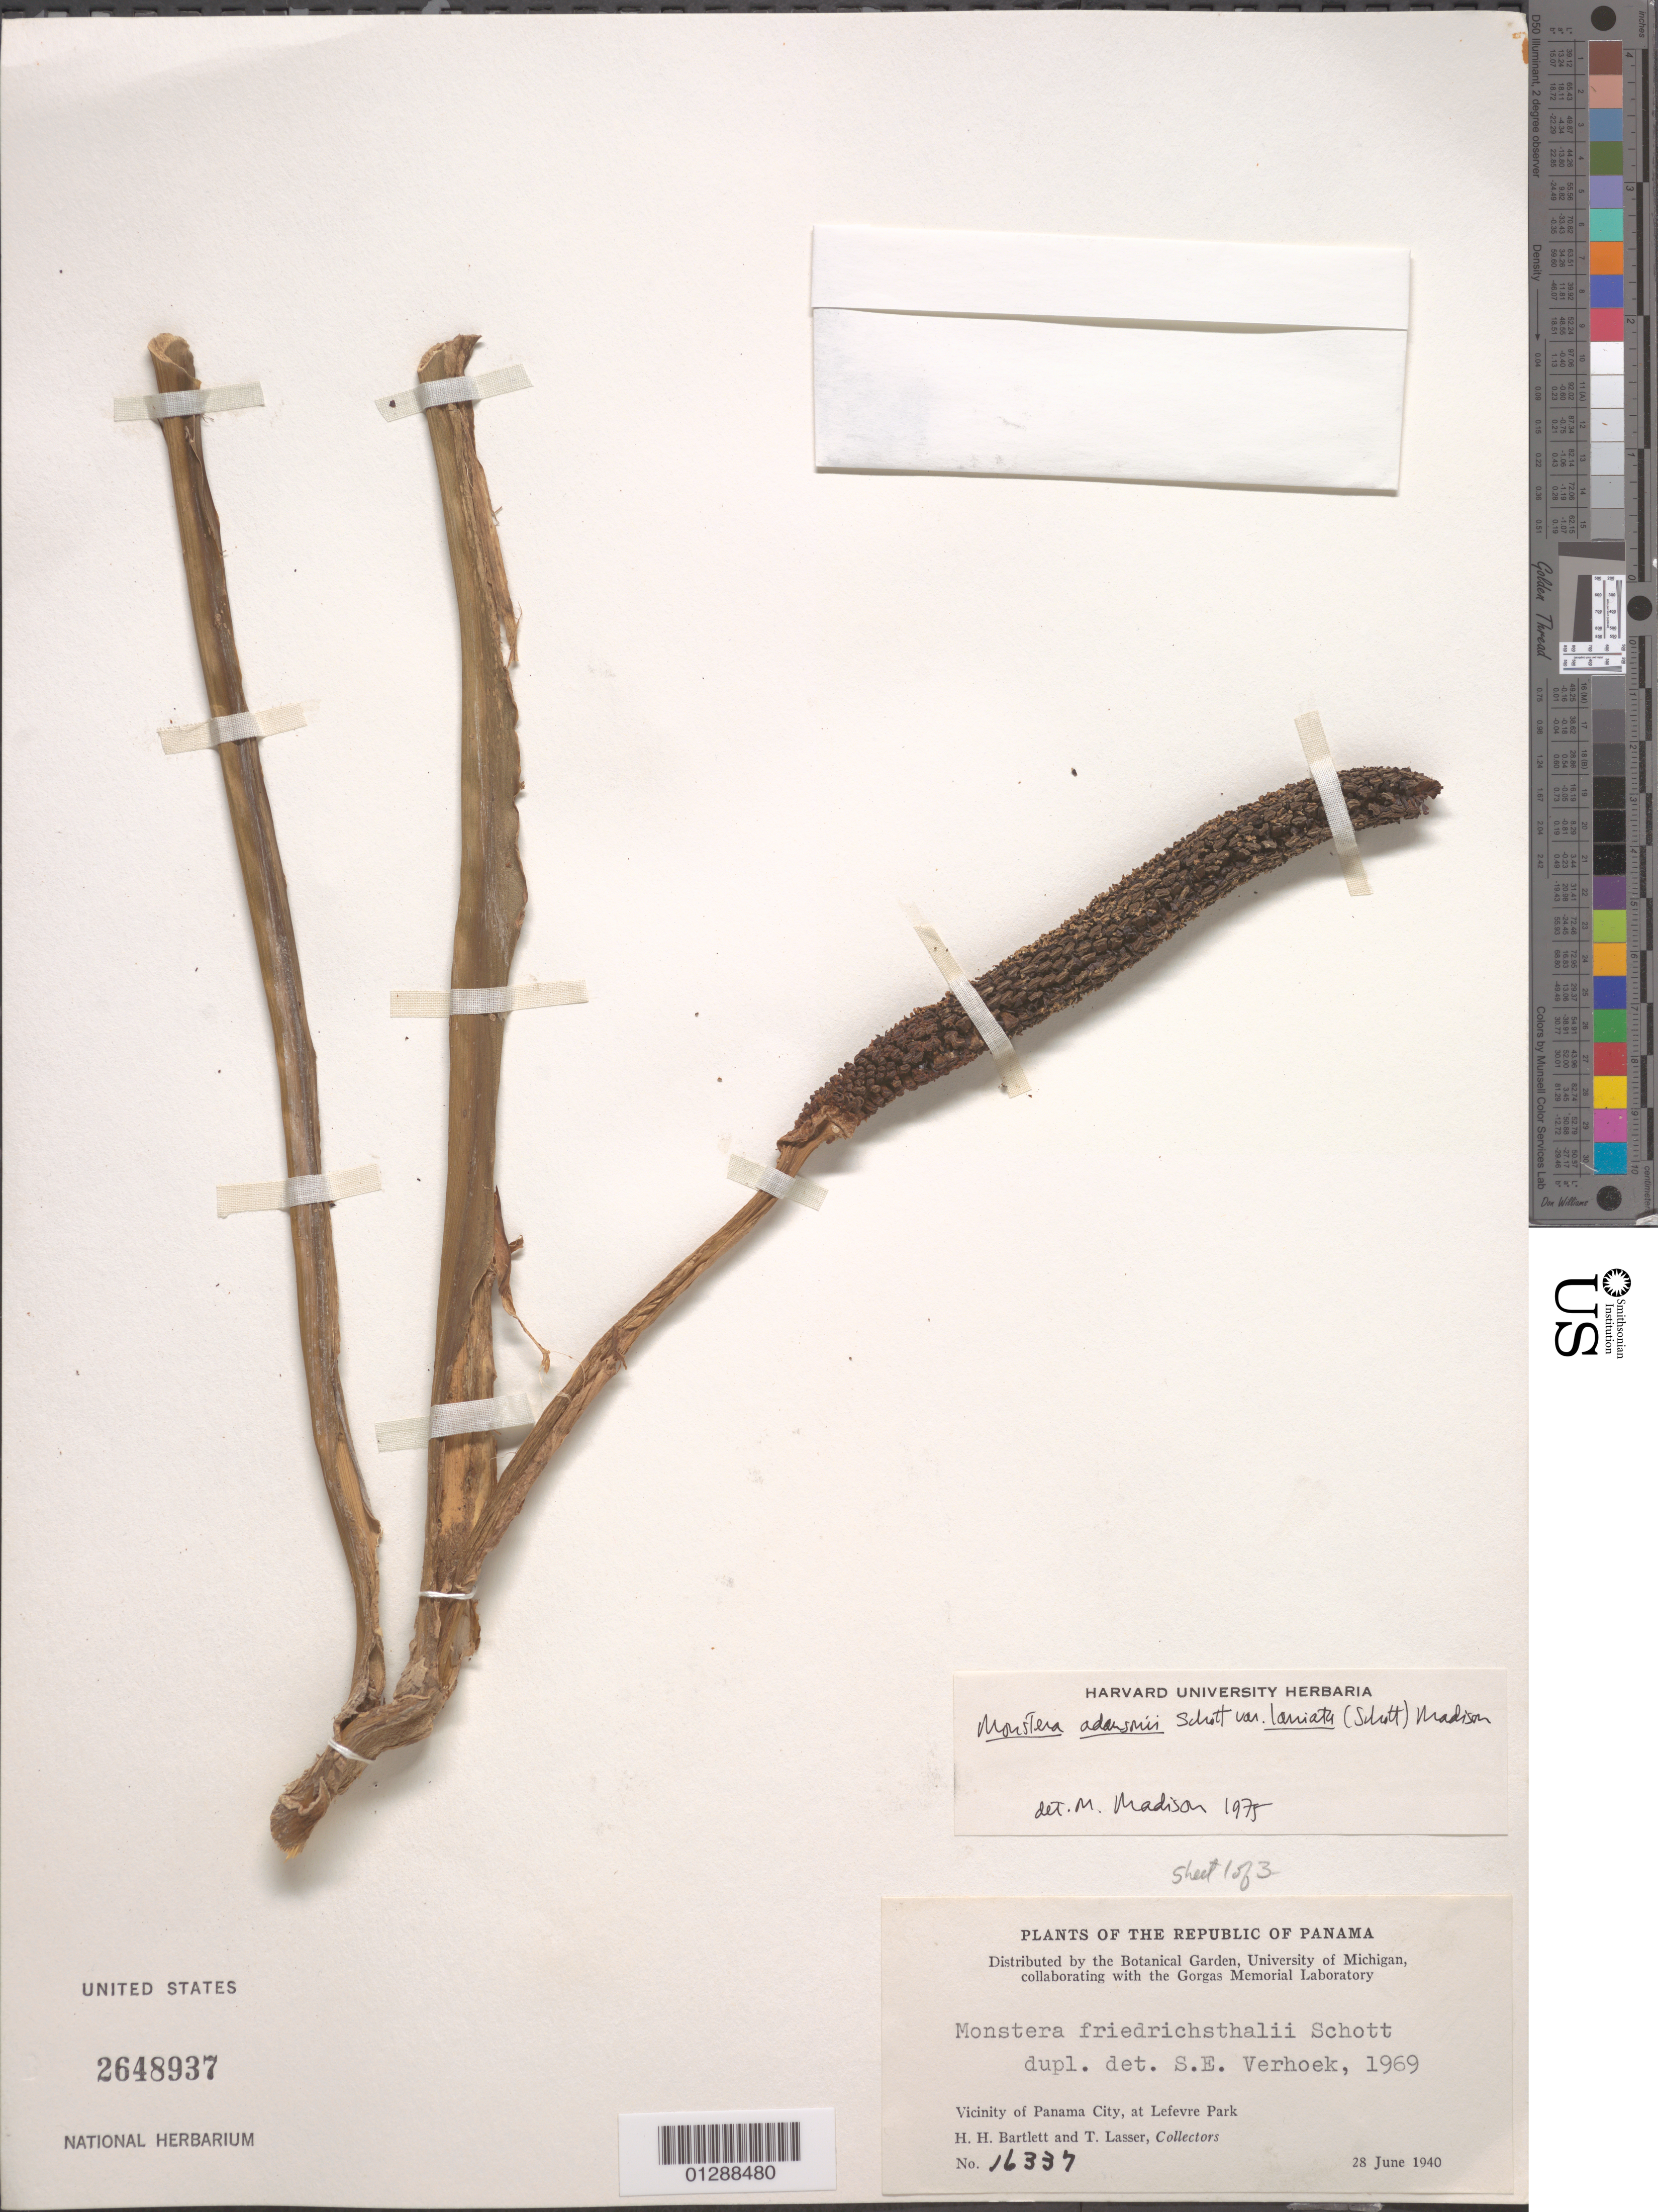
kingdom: Plantae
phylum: Tracheophyta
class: Liliopsida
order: Alismatales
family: Araceae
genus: Monstera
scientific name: Monstera adansonii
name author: Schott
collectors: H. H. Bartlett & T. Lasser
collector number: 16337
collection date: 1940-06-28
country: Panama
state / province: Panamá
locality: The Republic of Panama. Vicinity of Panama City, at Lefevre Park.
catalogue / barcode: US 2648937